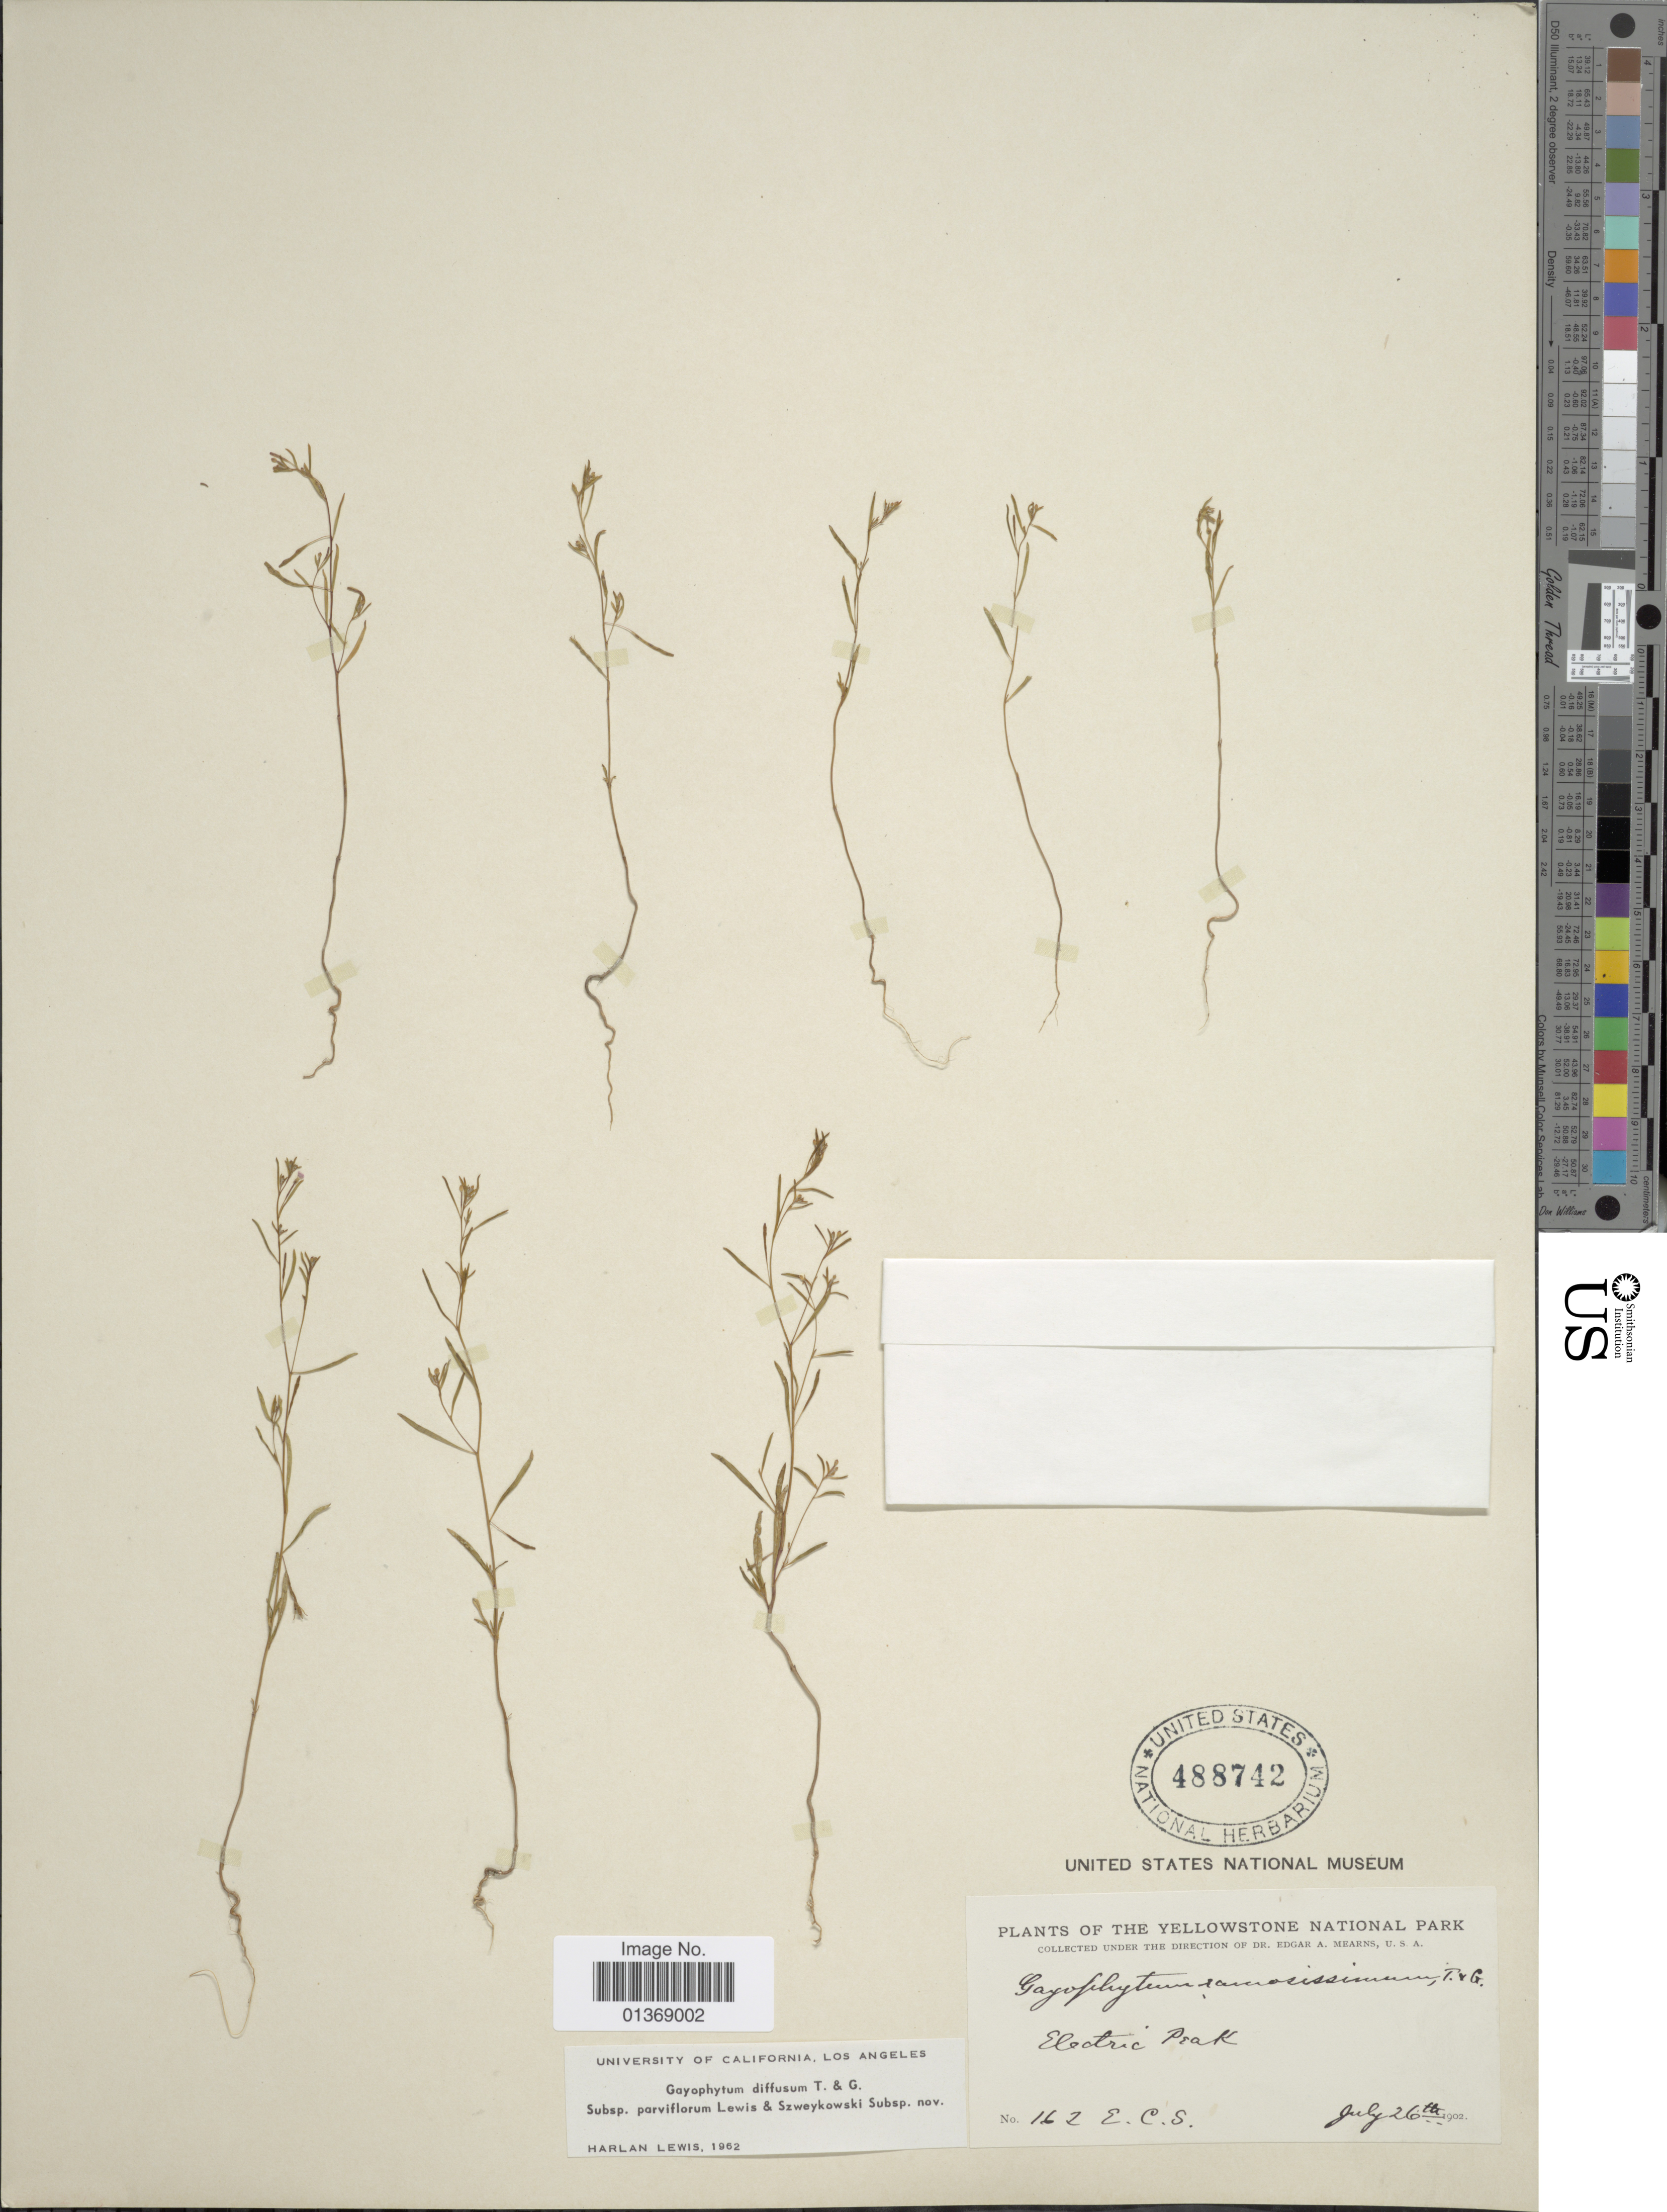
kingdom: Plantae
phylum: Tracheophyta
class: Magnoliopsida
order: Myrtales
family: Onagraceae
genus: Gayophytum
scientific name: Gayophytum diffusum subsp. parviflorum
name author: F. H. Lewis & Szweyk.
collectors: E. A. Mearns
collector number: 162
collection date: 1902-07-26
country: United States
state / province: Montana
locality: Yellowstone National Park, Electric Peak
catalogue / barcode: US 488742